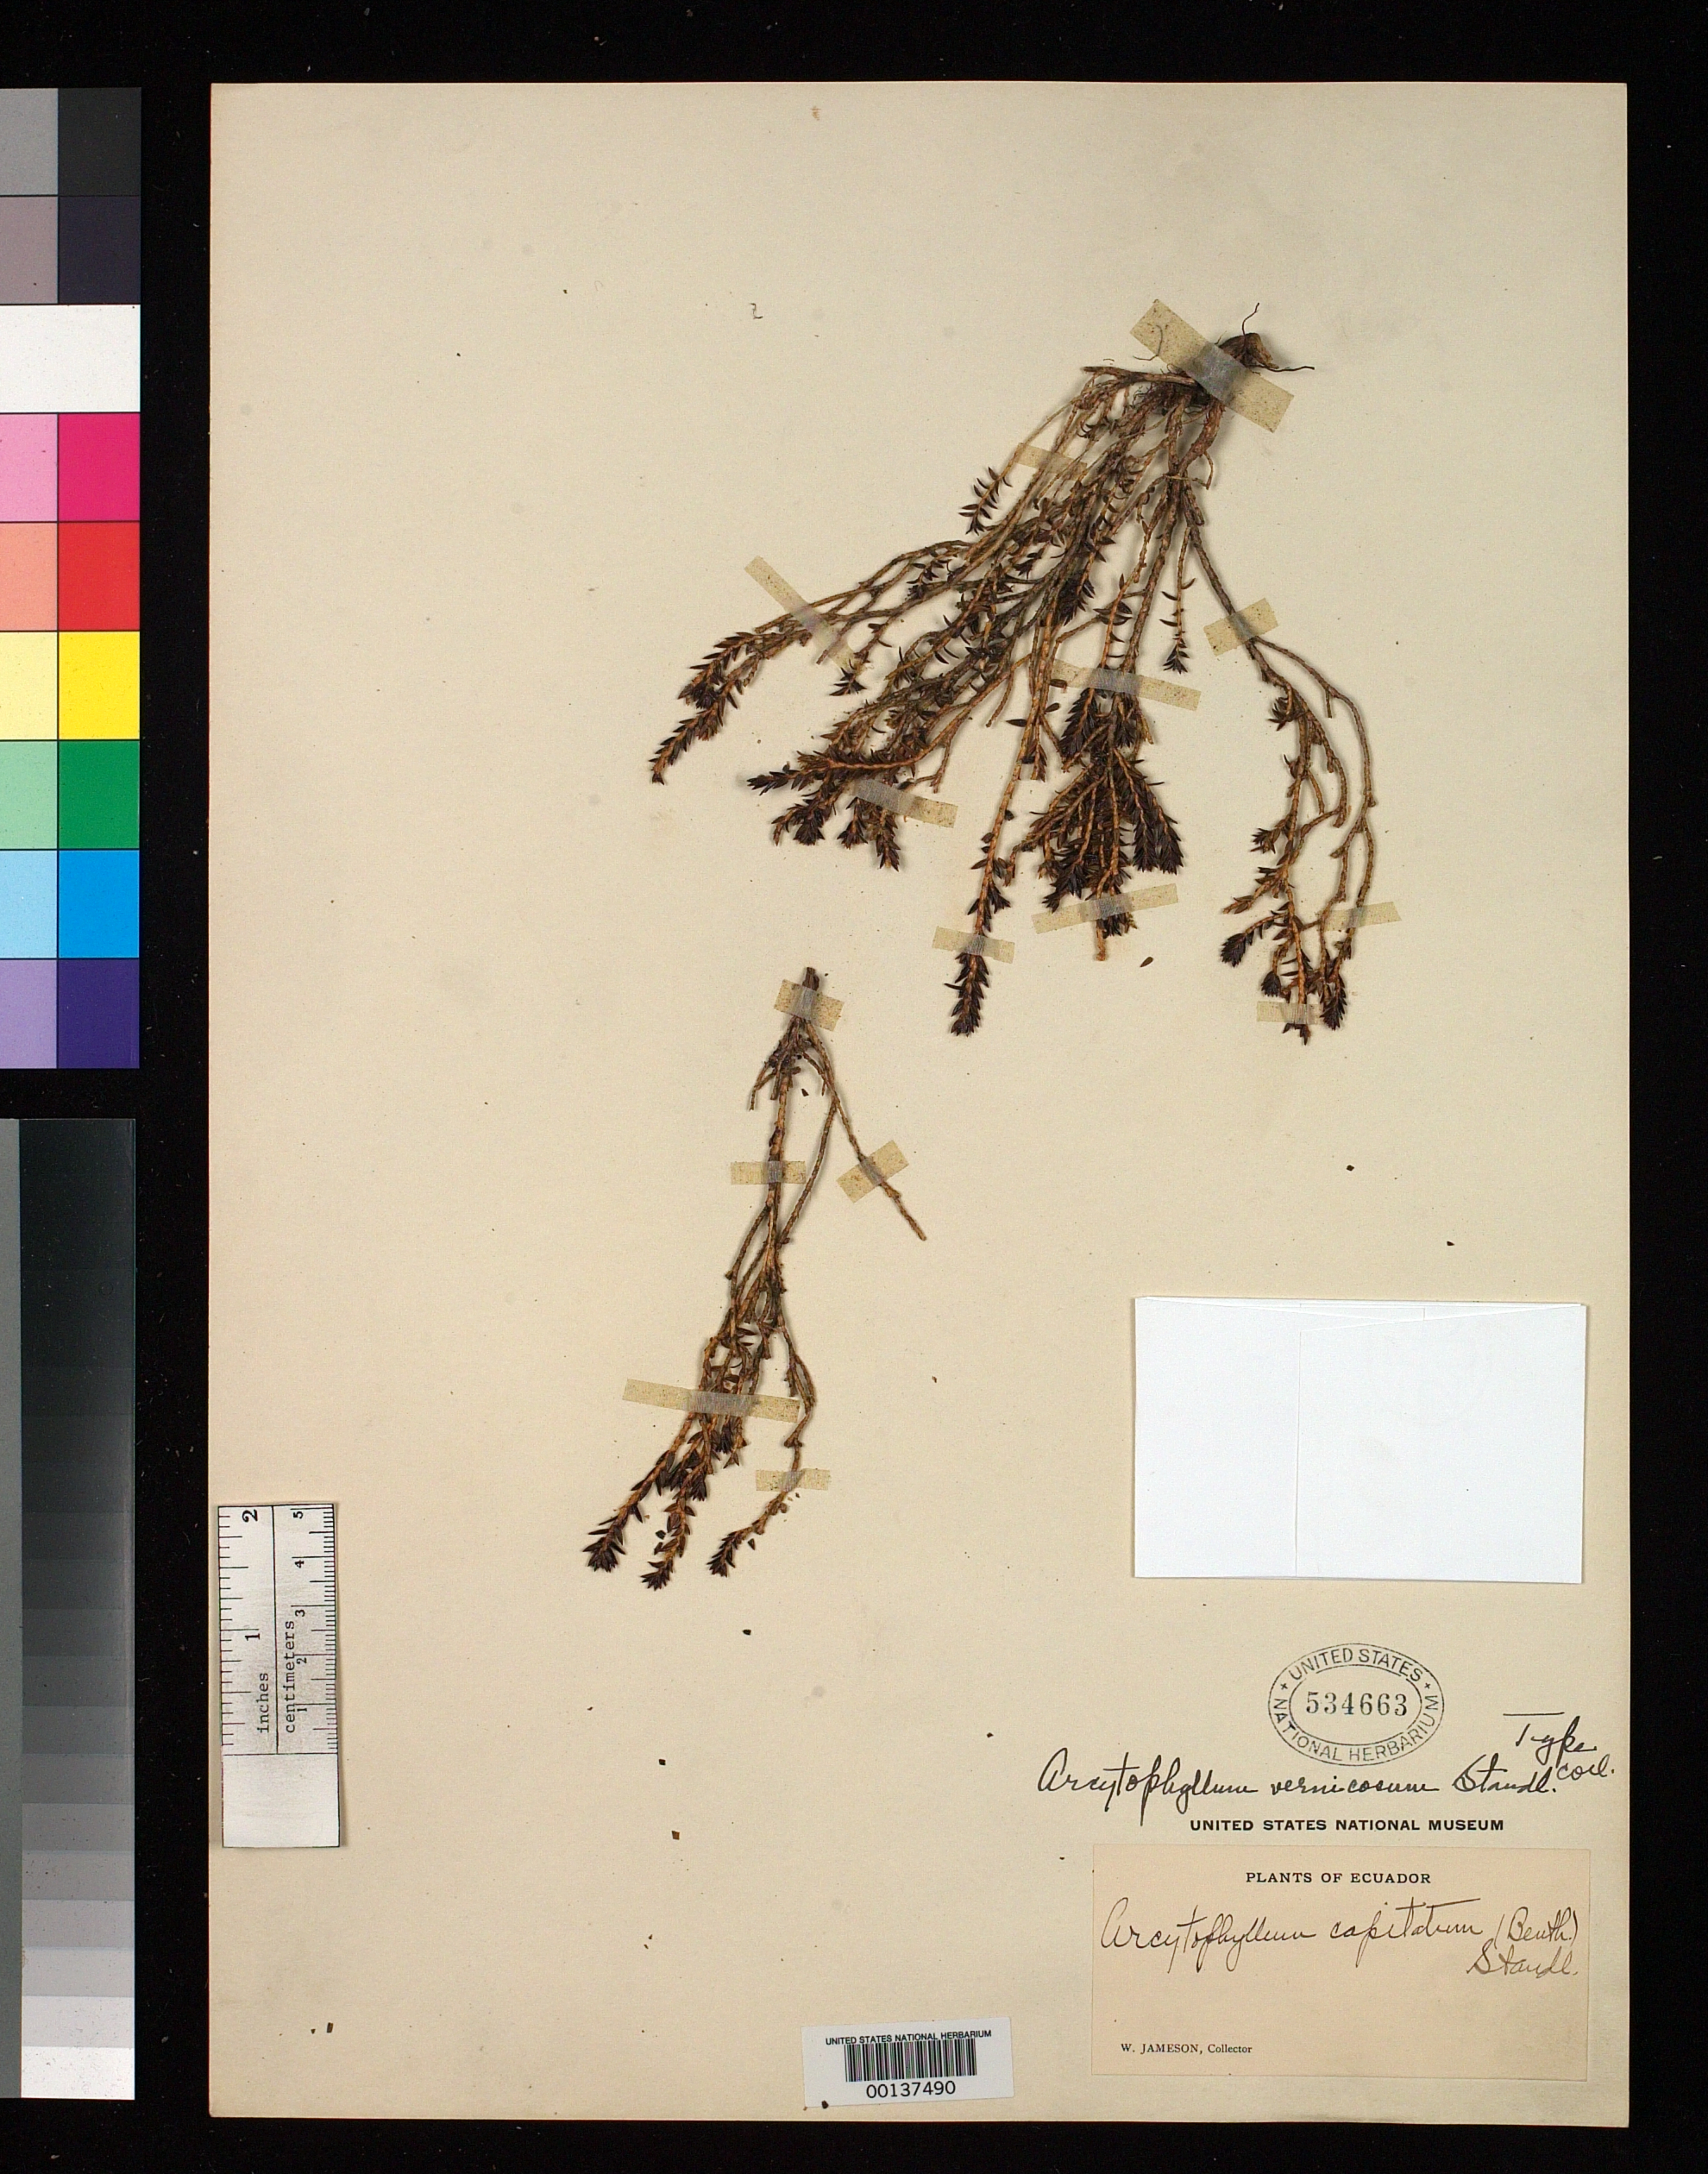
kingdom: Plantae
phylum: Tracheophyta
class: Magnoliopsida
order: Gentianales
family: Rubiaceae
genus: Arcytophyllum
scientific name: Arcytophyllum vernicosum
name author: Standl.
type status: Isotype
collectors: W. Jameson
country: Ecuador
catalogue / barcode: US 534663